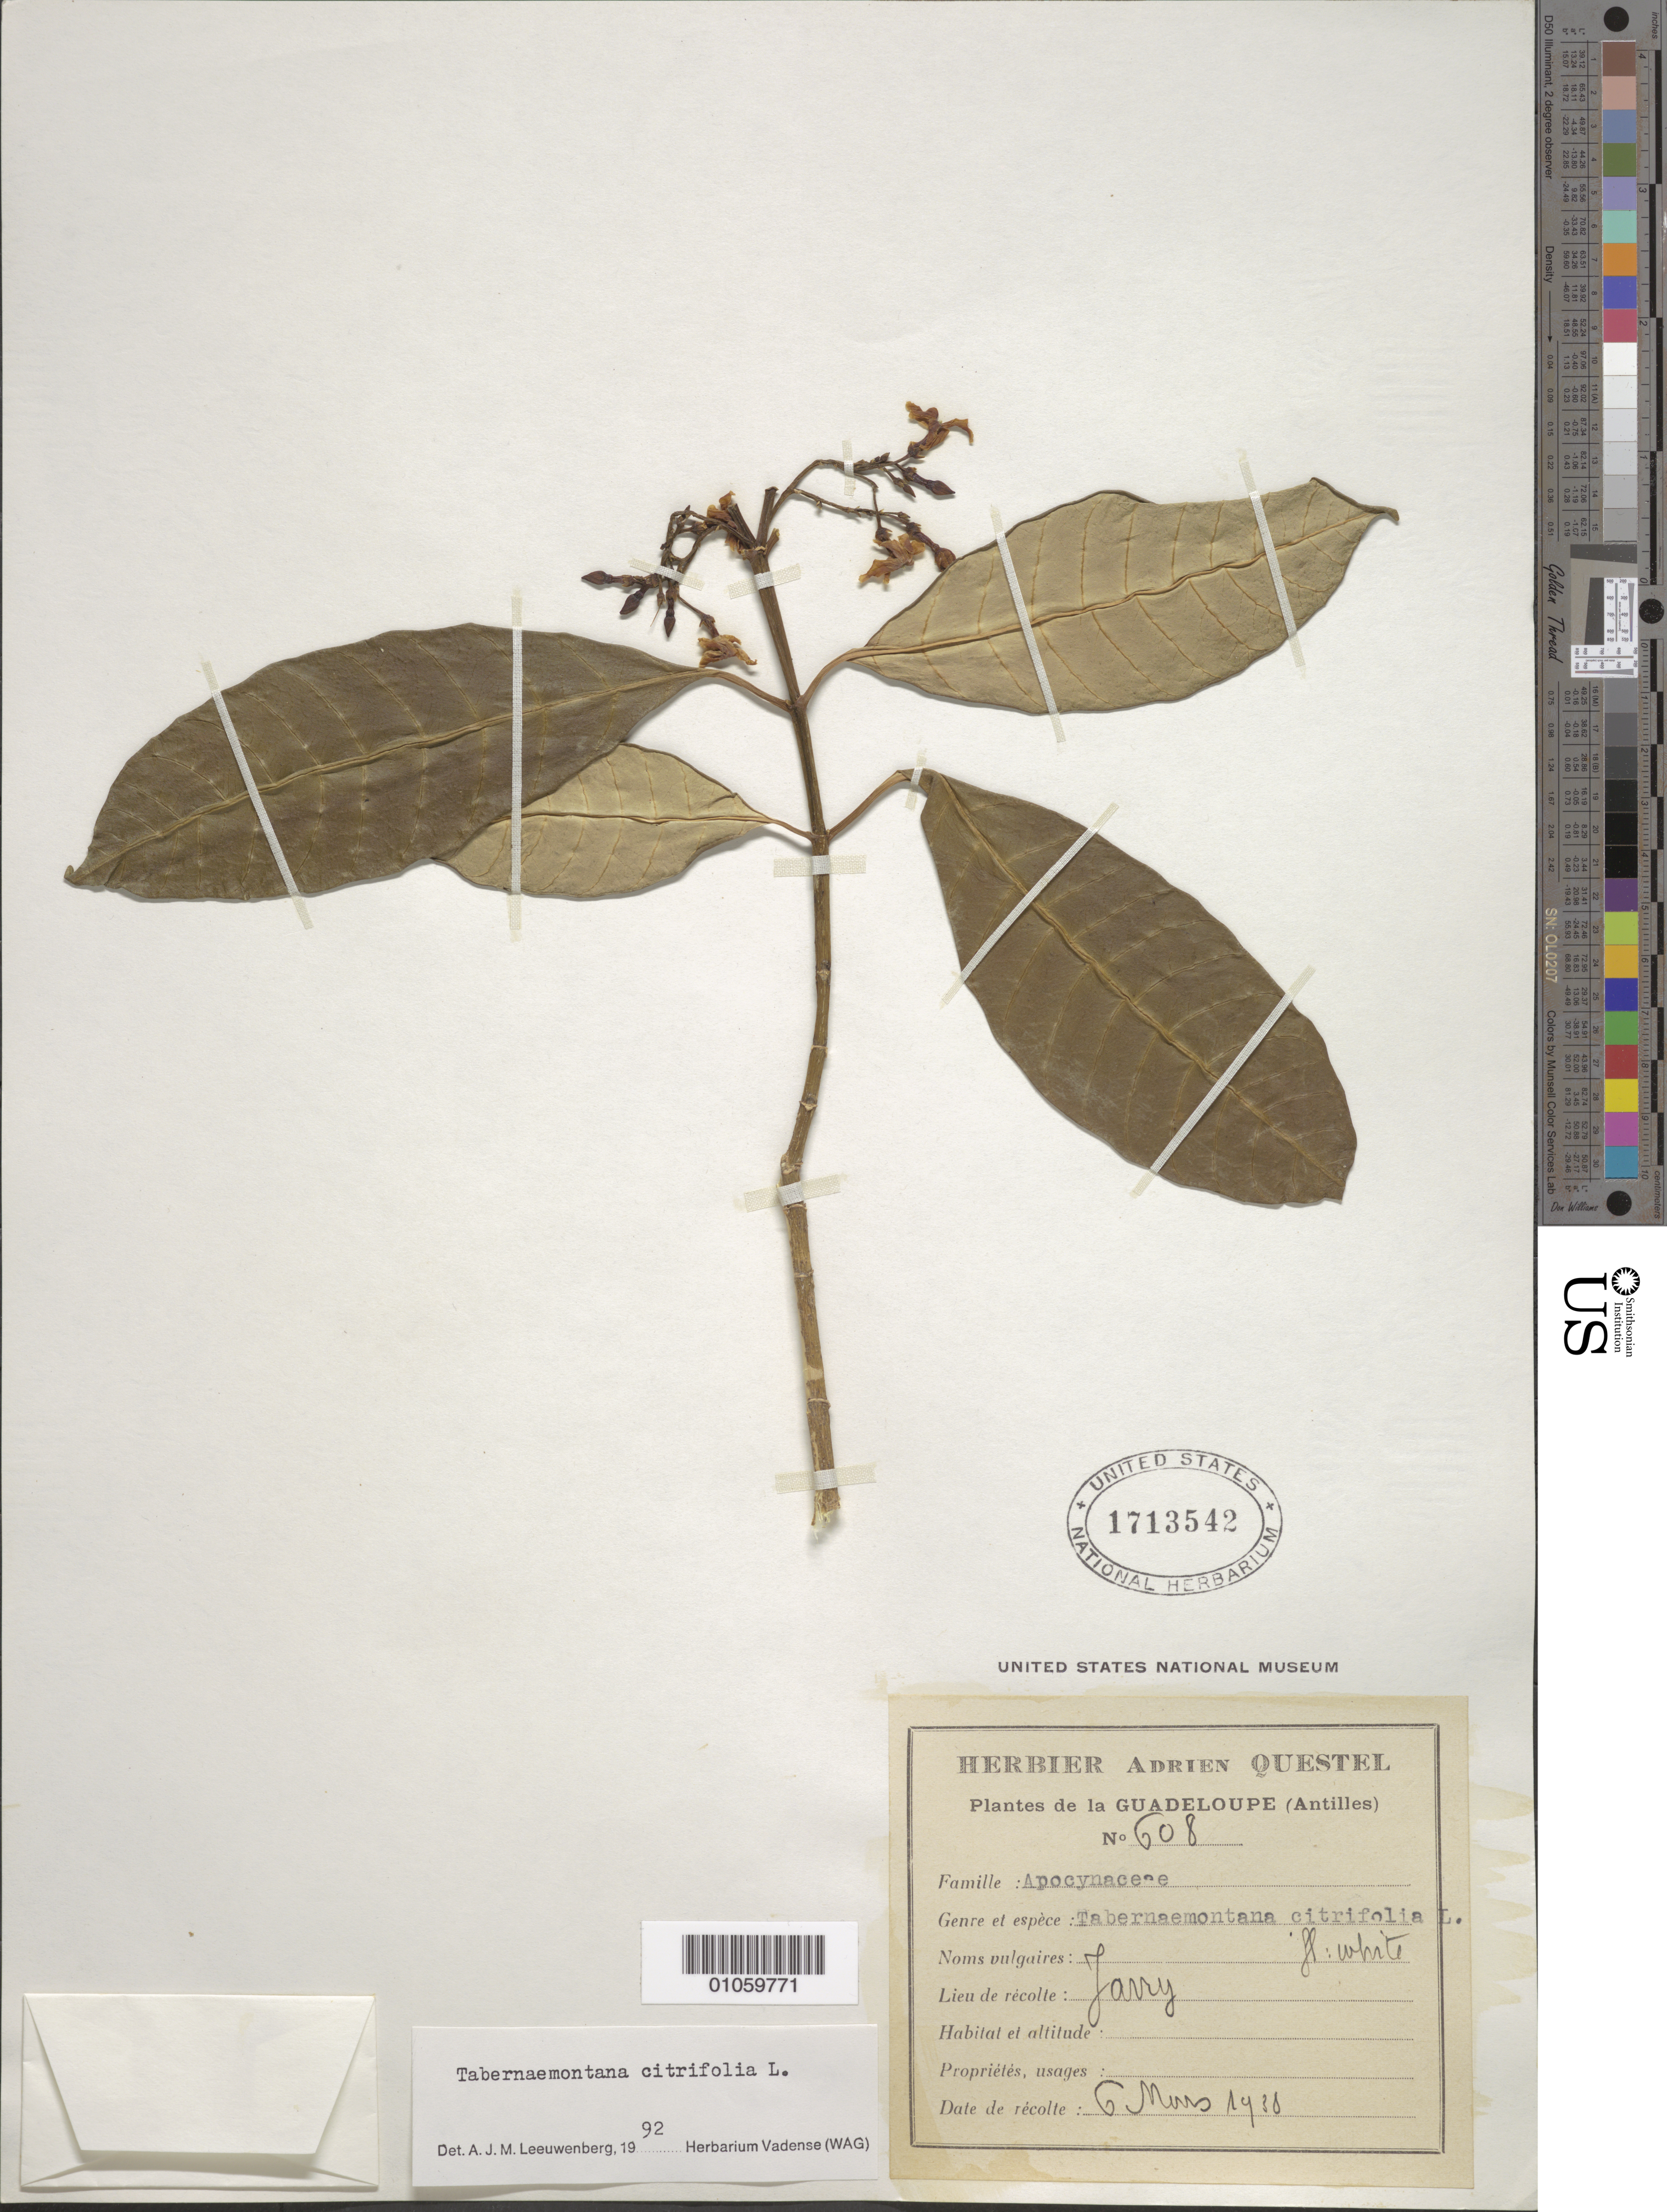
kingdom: Plantae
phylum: Tracheophyta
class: Magnoliopsida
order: Gentianales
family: Apocynaceae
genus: Tabernaemontana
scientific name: Tabernaemontana citrifolia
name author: L.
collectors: A. Questel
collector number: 608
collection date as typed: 06 Mar 1938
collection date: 1938-03-06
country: Guadeloupe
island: Grande Terre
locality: Jarry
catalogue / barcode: US 1713542